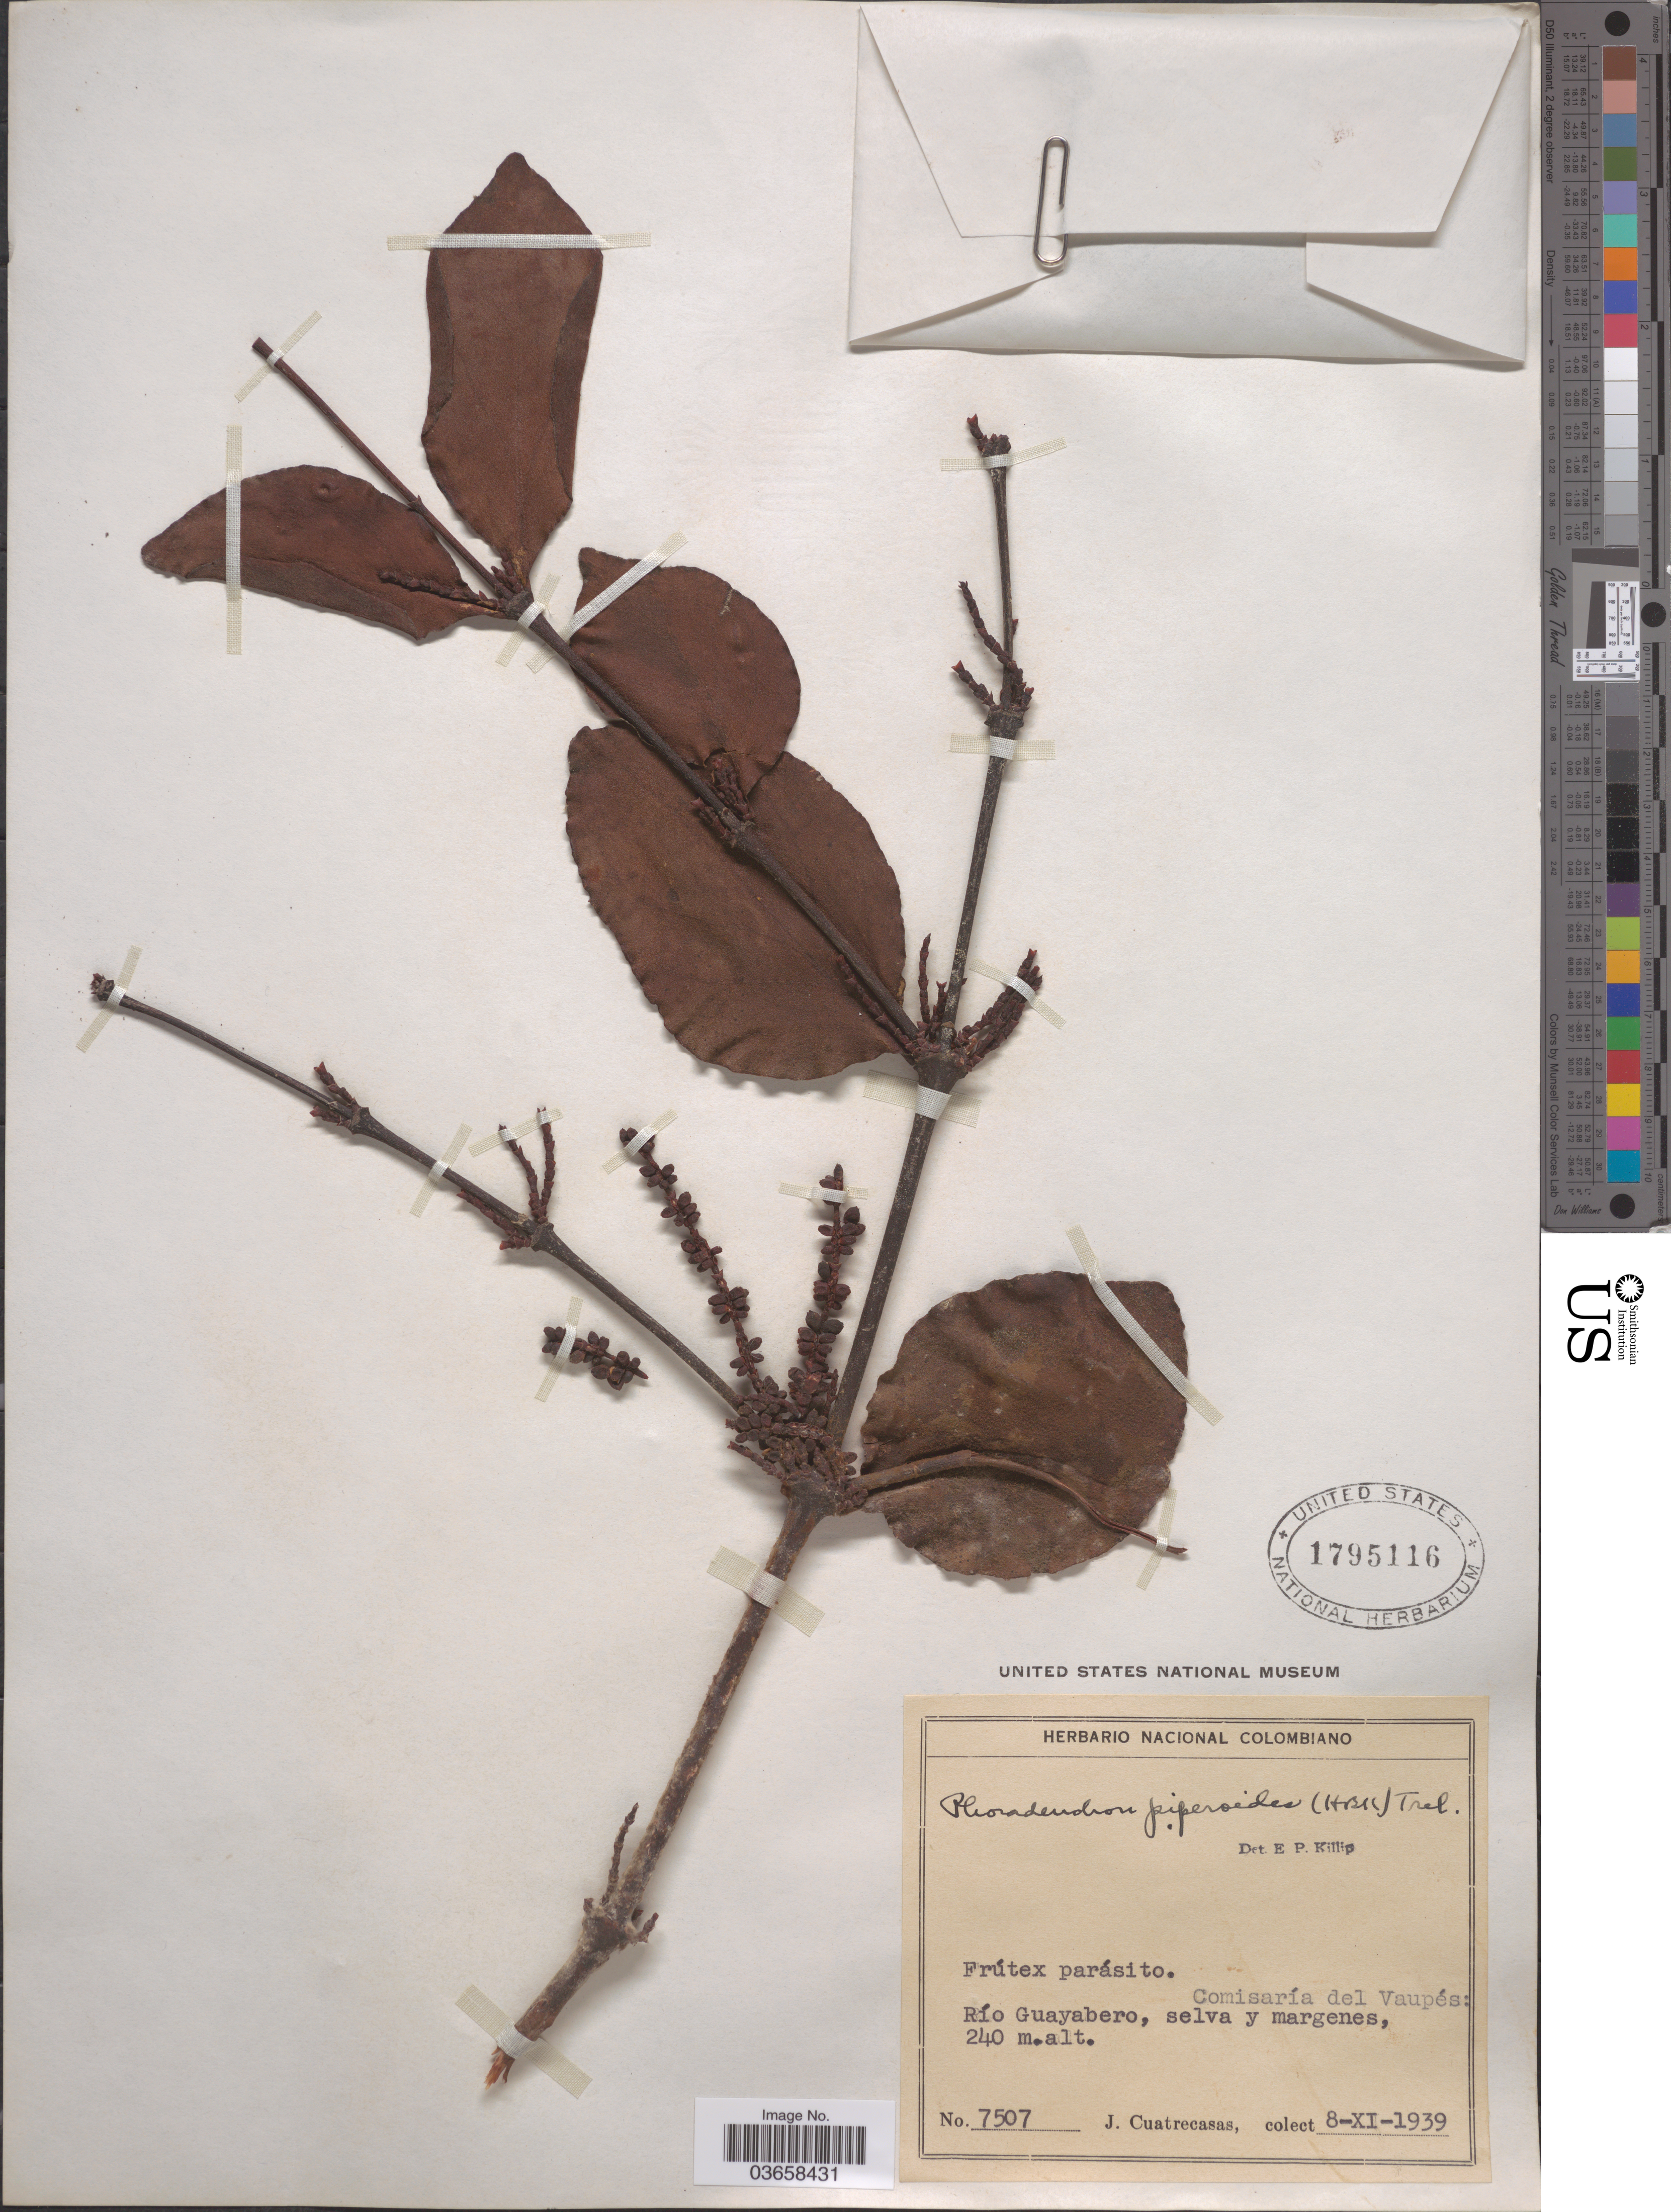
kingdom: Plantae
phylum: Tracheophyta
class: Magnoliopsida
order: Santalales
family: Viscaceae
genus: Phoradendron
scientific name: Phoradendron piperoides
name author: (Kunth) Trel.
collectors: J. Cuatrecasas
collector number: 7507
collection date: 1939-11-08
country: Colombia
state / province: Vaupés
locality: Comisaría del Vaupés: Río Guayabero, selva y margenes.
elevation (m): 240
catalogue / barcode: US 1795116